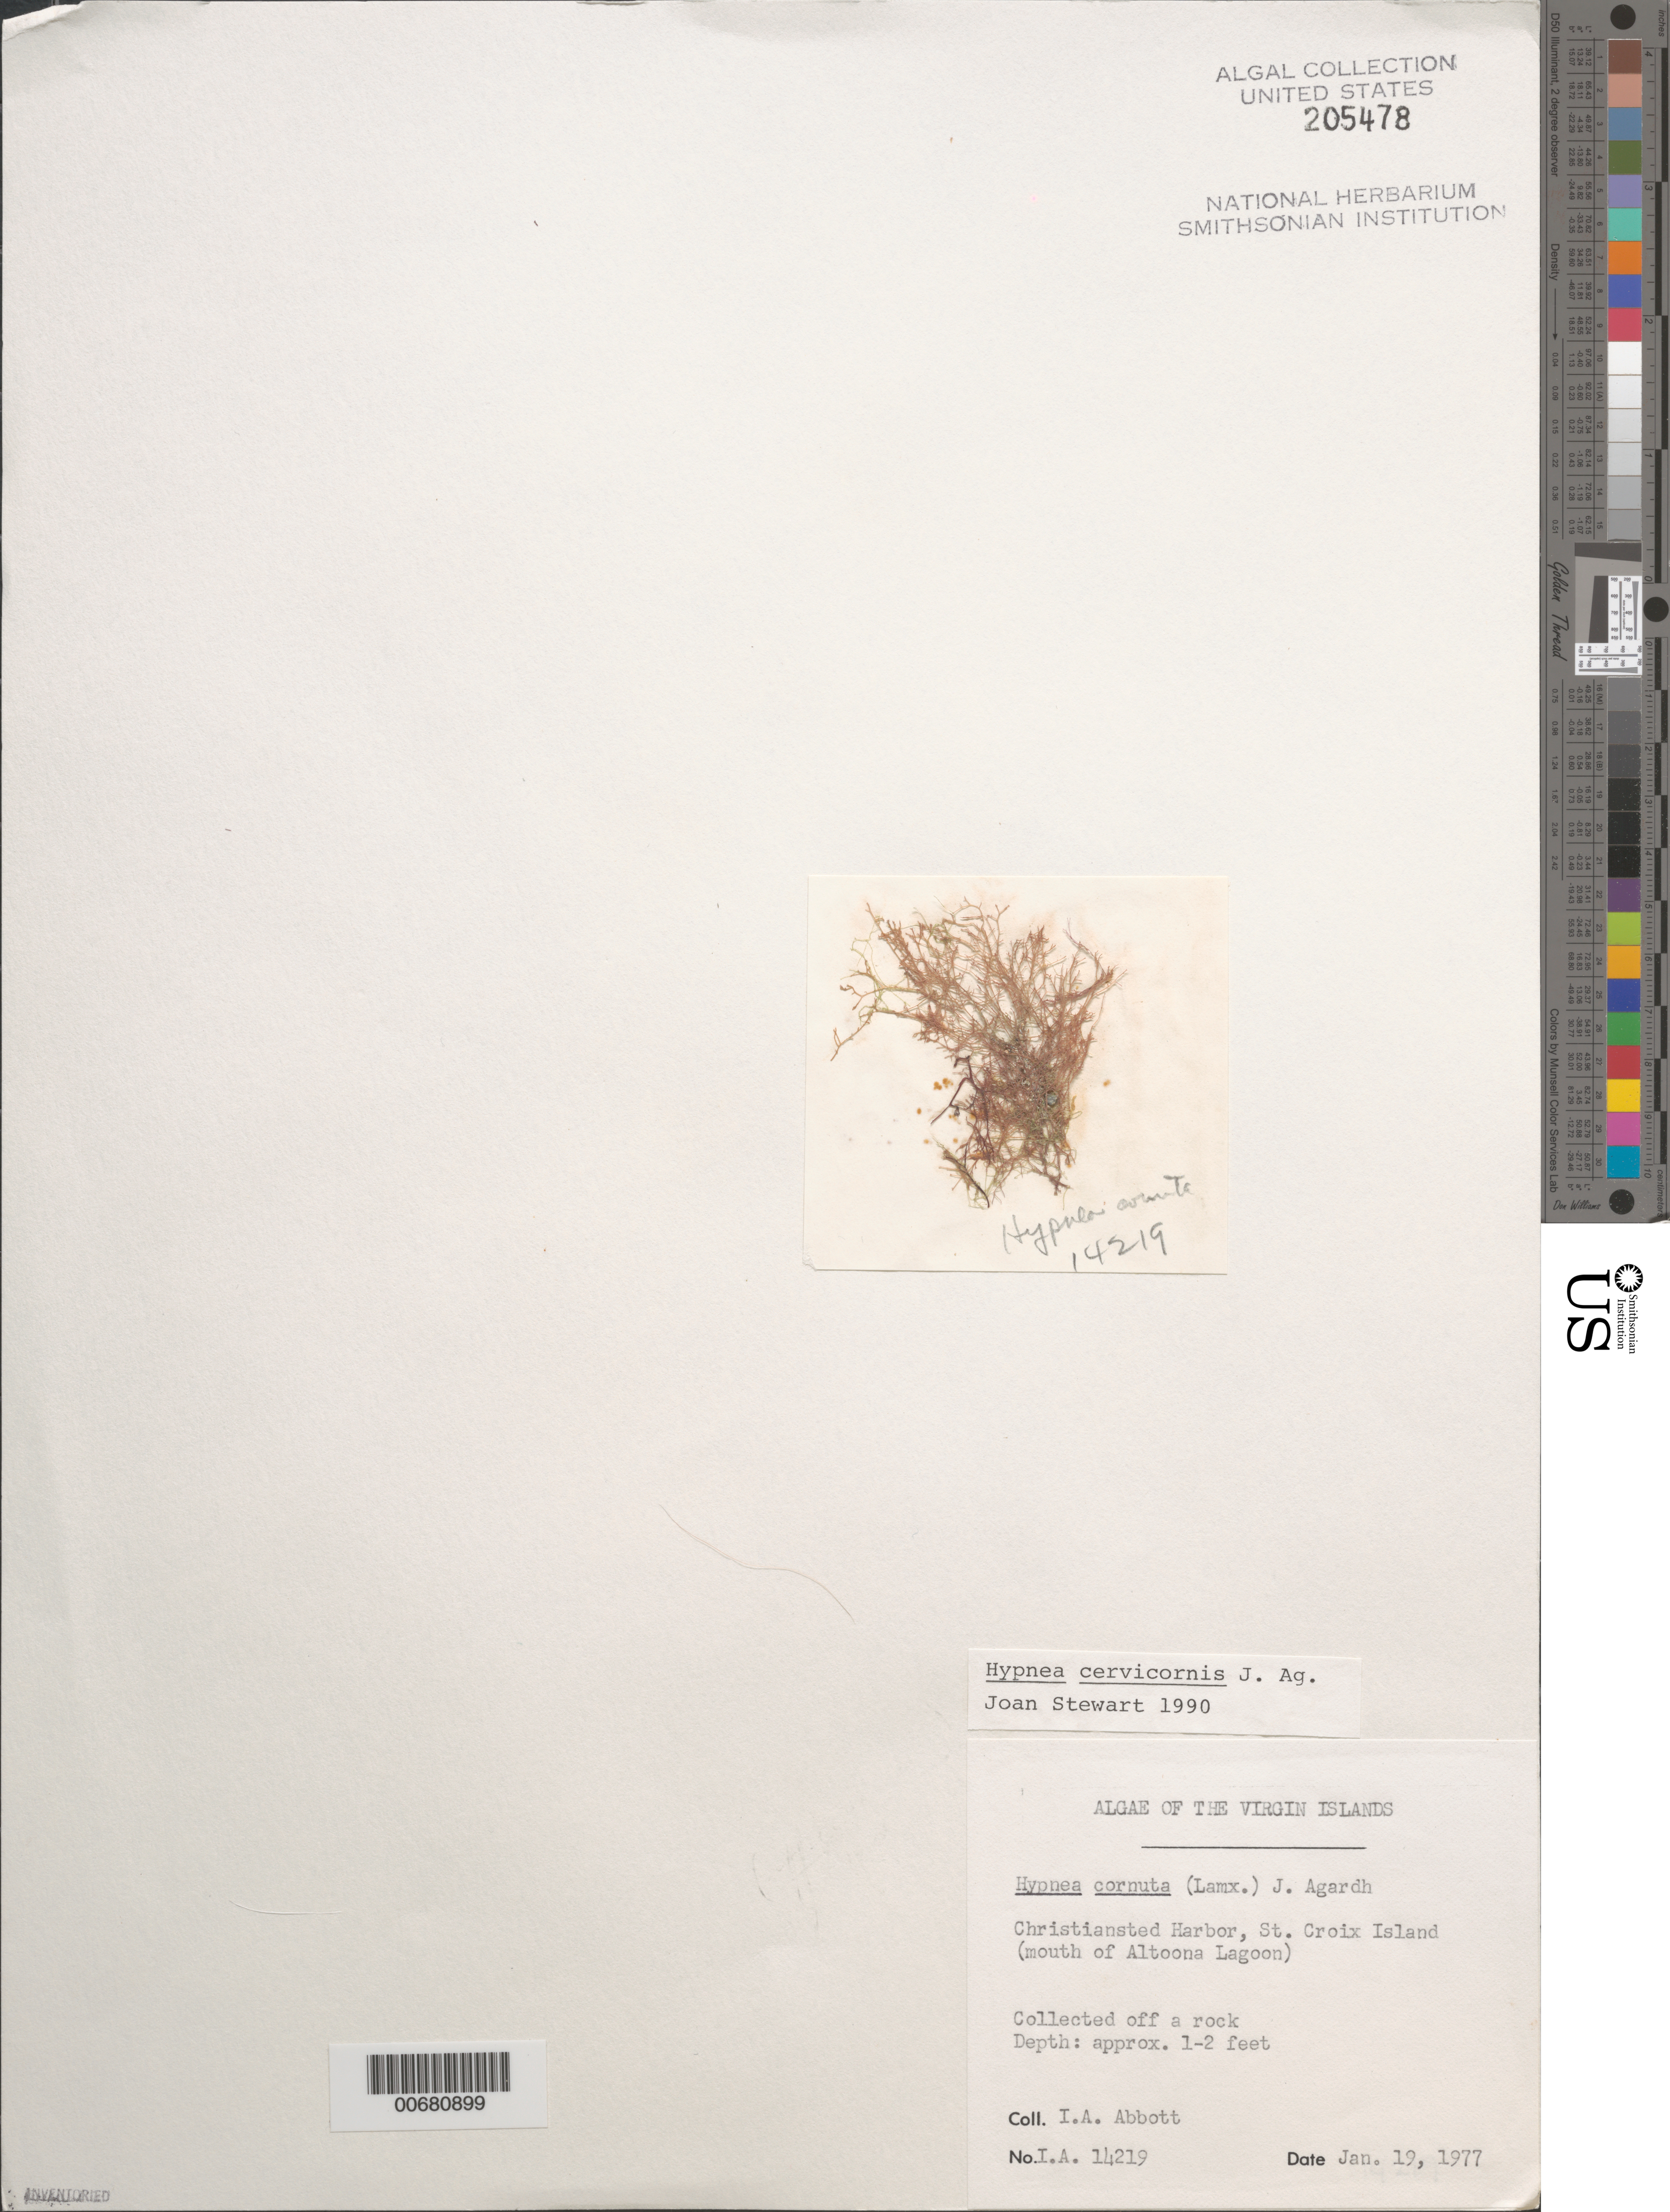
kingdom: Plantae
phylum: Rhodophyta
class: Florideophyceae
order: Gigartinales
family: Cystocloniaceae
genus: Hypnea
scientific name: Hypnea cervicornis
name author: J. Agardh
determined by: Stewart, Joan G.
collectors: I. A. Abbott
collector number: IAA 14219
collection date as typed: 19 Jan 1977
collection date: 1977-01-19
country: U.S. Virgin Islands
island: St. Croix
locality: Christiansted Harbor, Altoona Lagoon mouth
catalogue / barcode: US 205478